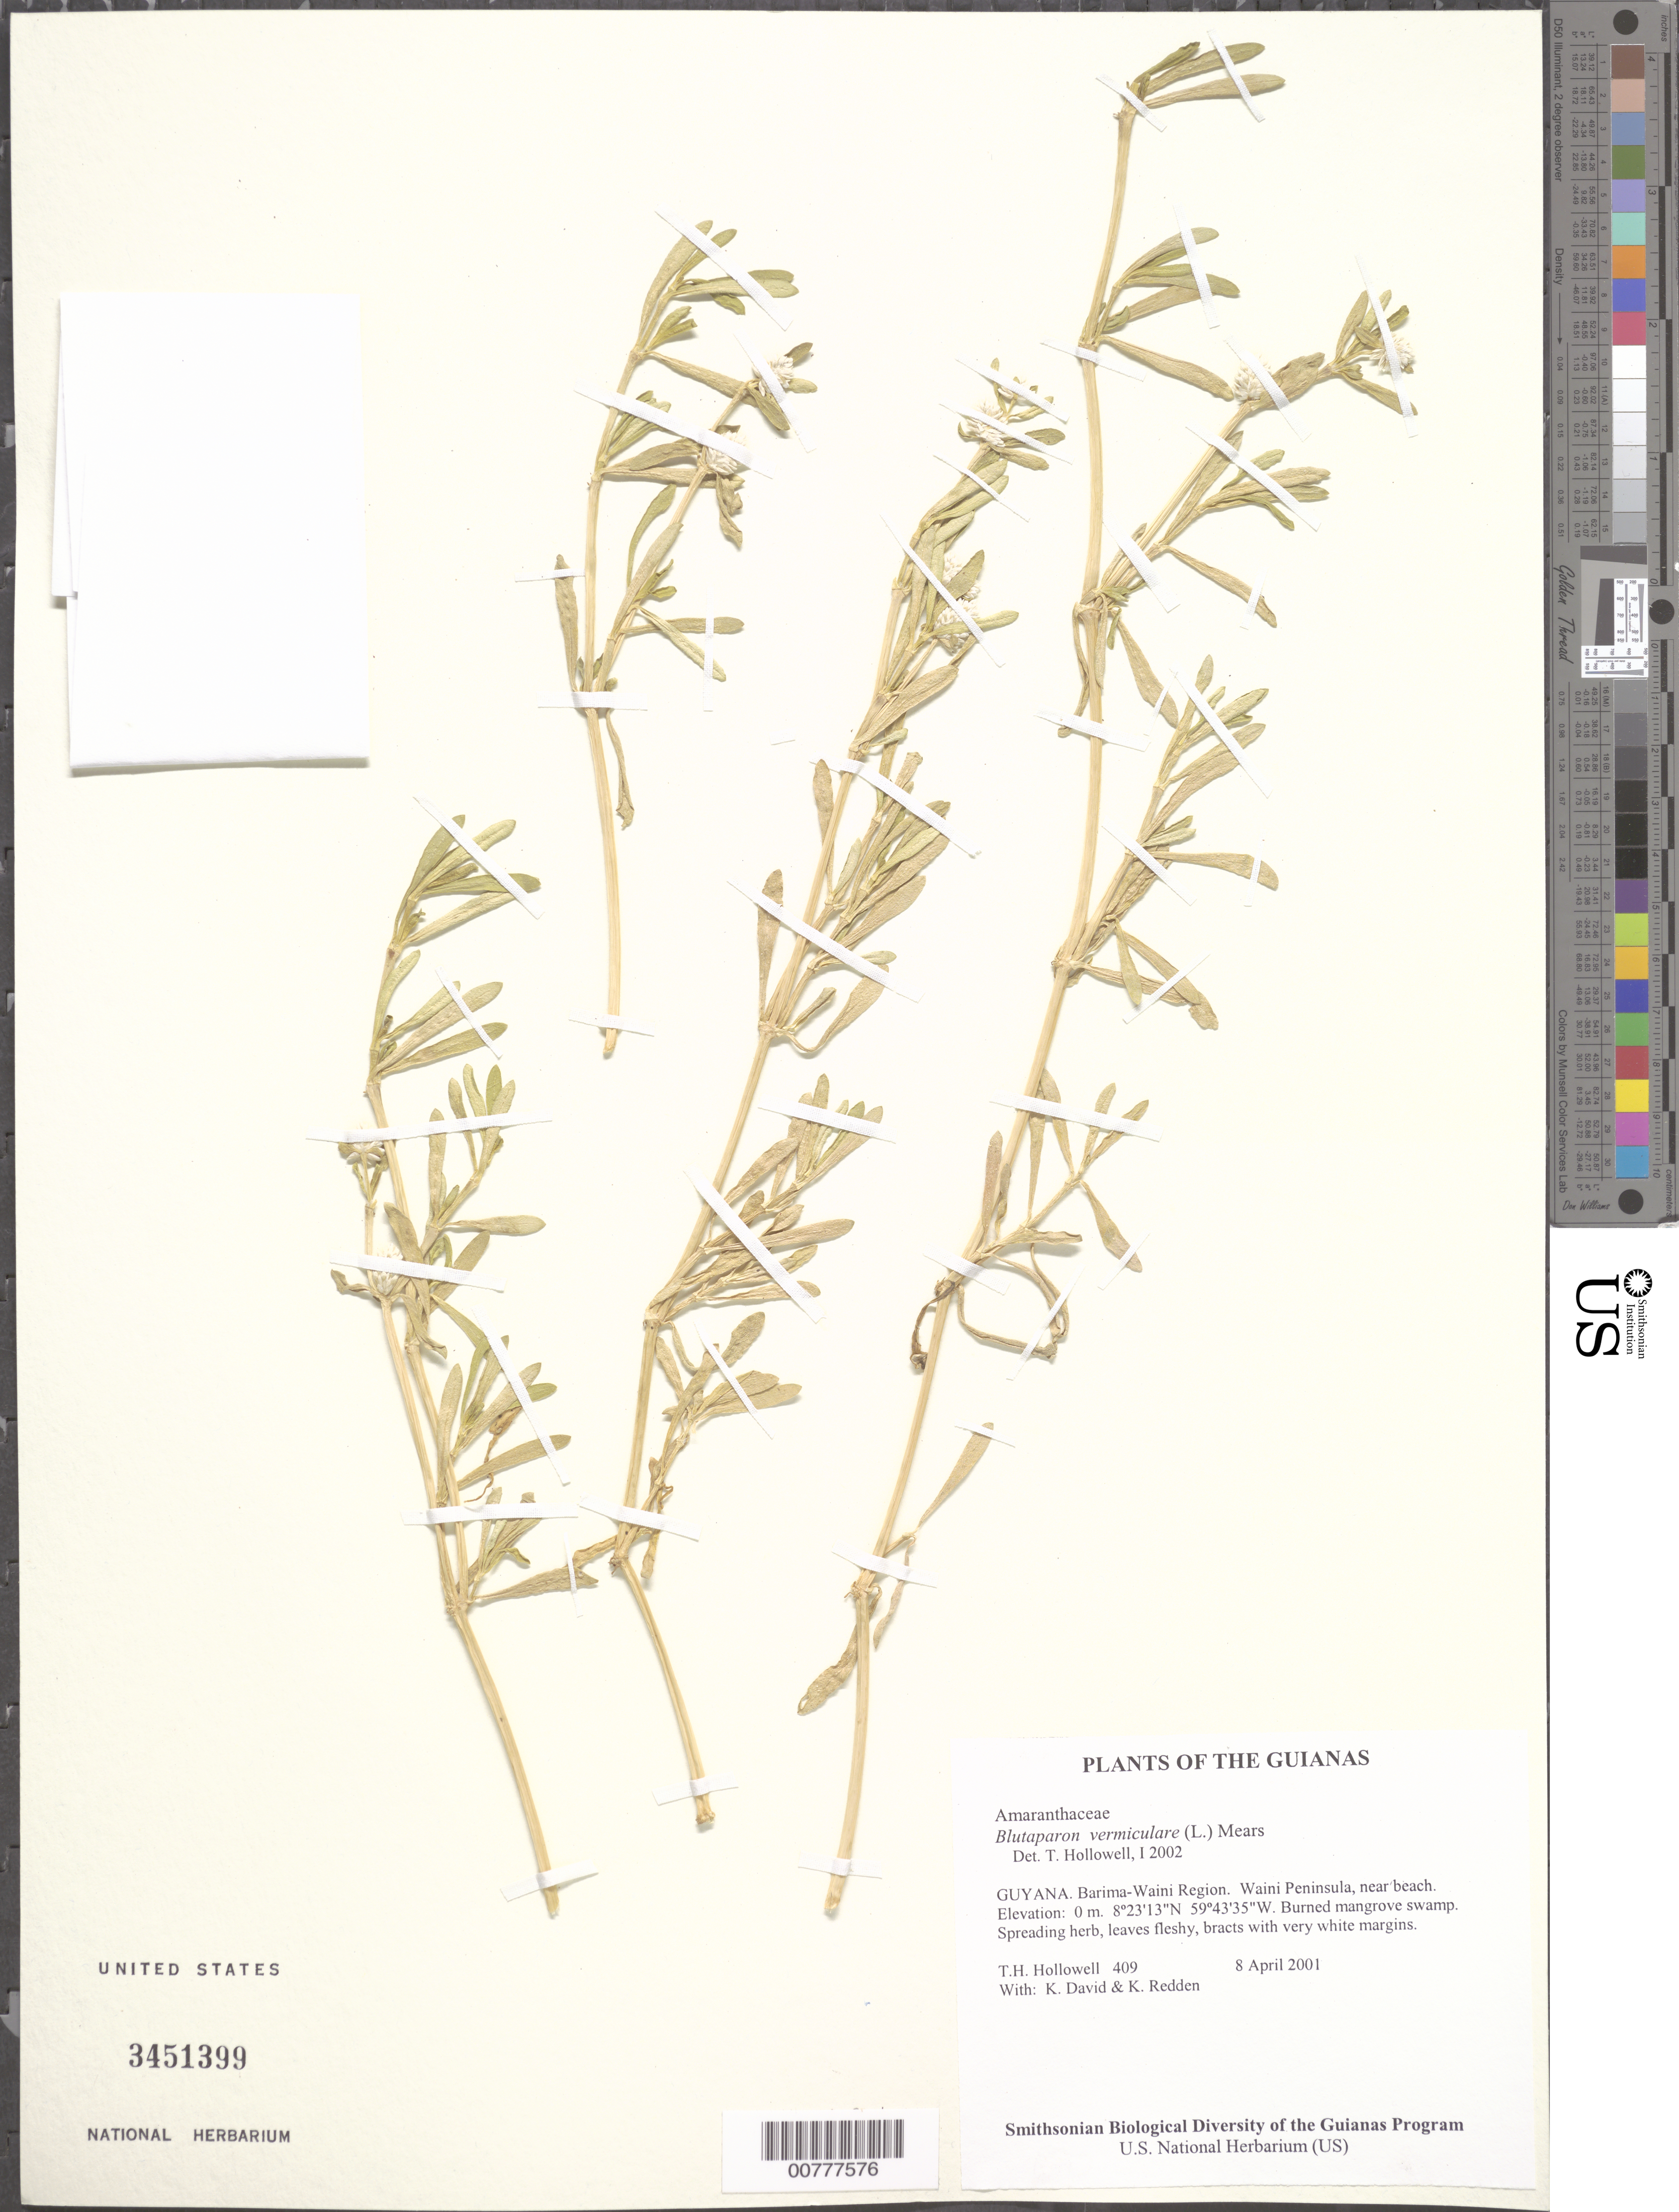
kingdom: Plantae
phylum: Tracheophyta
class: Magnoliopsida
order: Caryophyllales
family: Amaranthaceae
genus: Gomphrena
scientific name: Gomphrena vermicularis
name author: L.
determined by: Strong, Mark T., (BOT), Smithsonian Institution - National Museum of Natural History (UNITED STATES)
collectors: T. Hollowell, K. David & K. M. Redden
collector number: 409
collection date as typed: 8 April 2001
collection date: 2001-04-08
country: Guyana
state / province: Barima-Waini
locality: Waini Peninsula, near beach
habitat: Burned mangrove swamp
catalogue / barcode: US 3451399